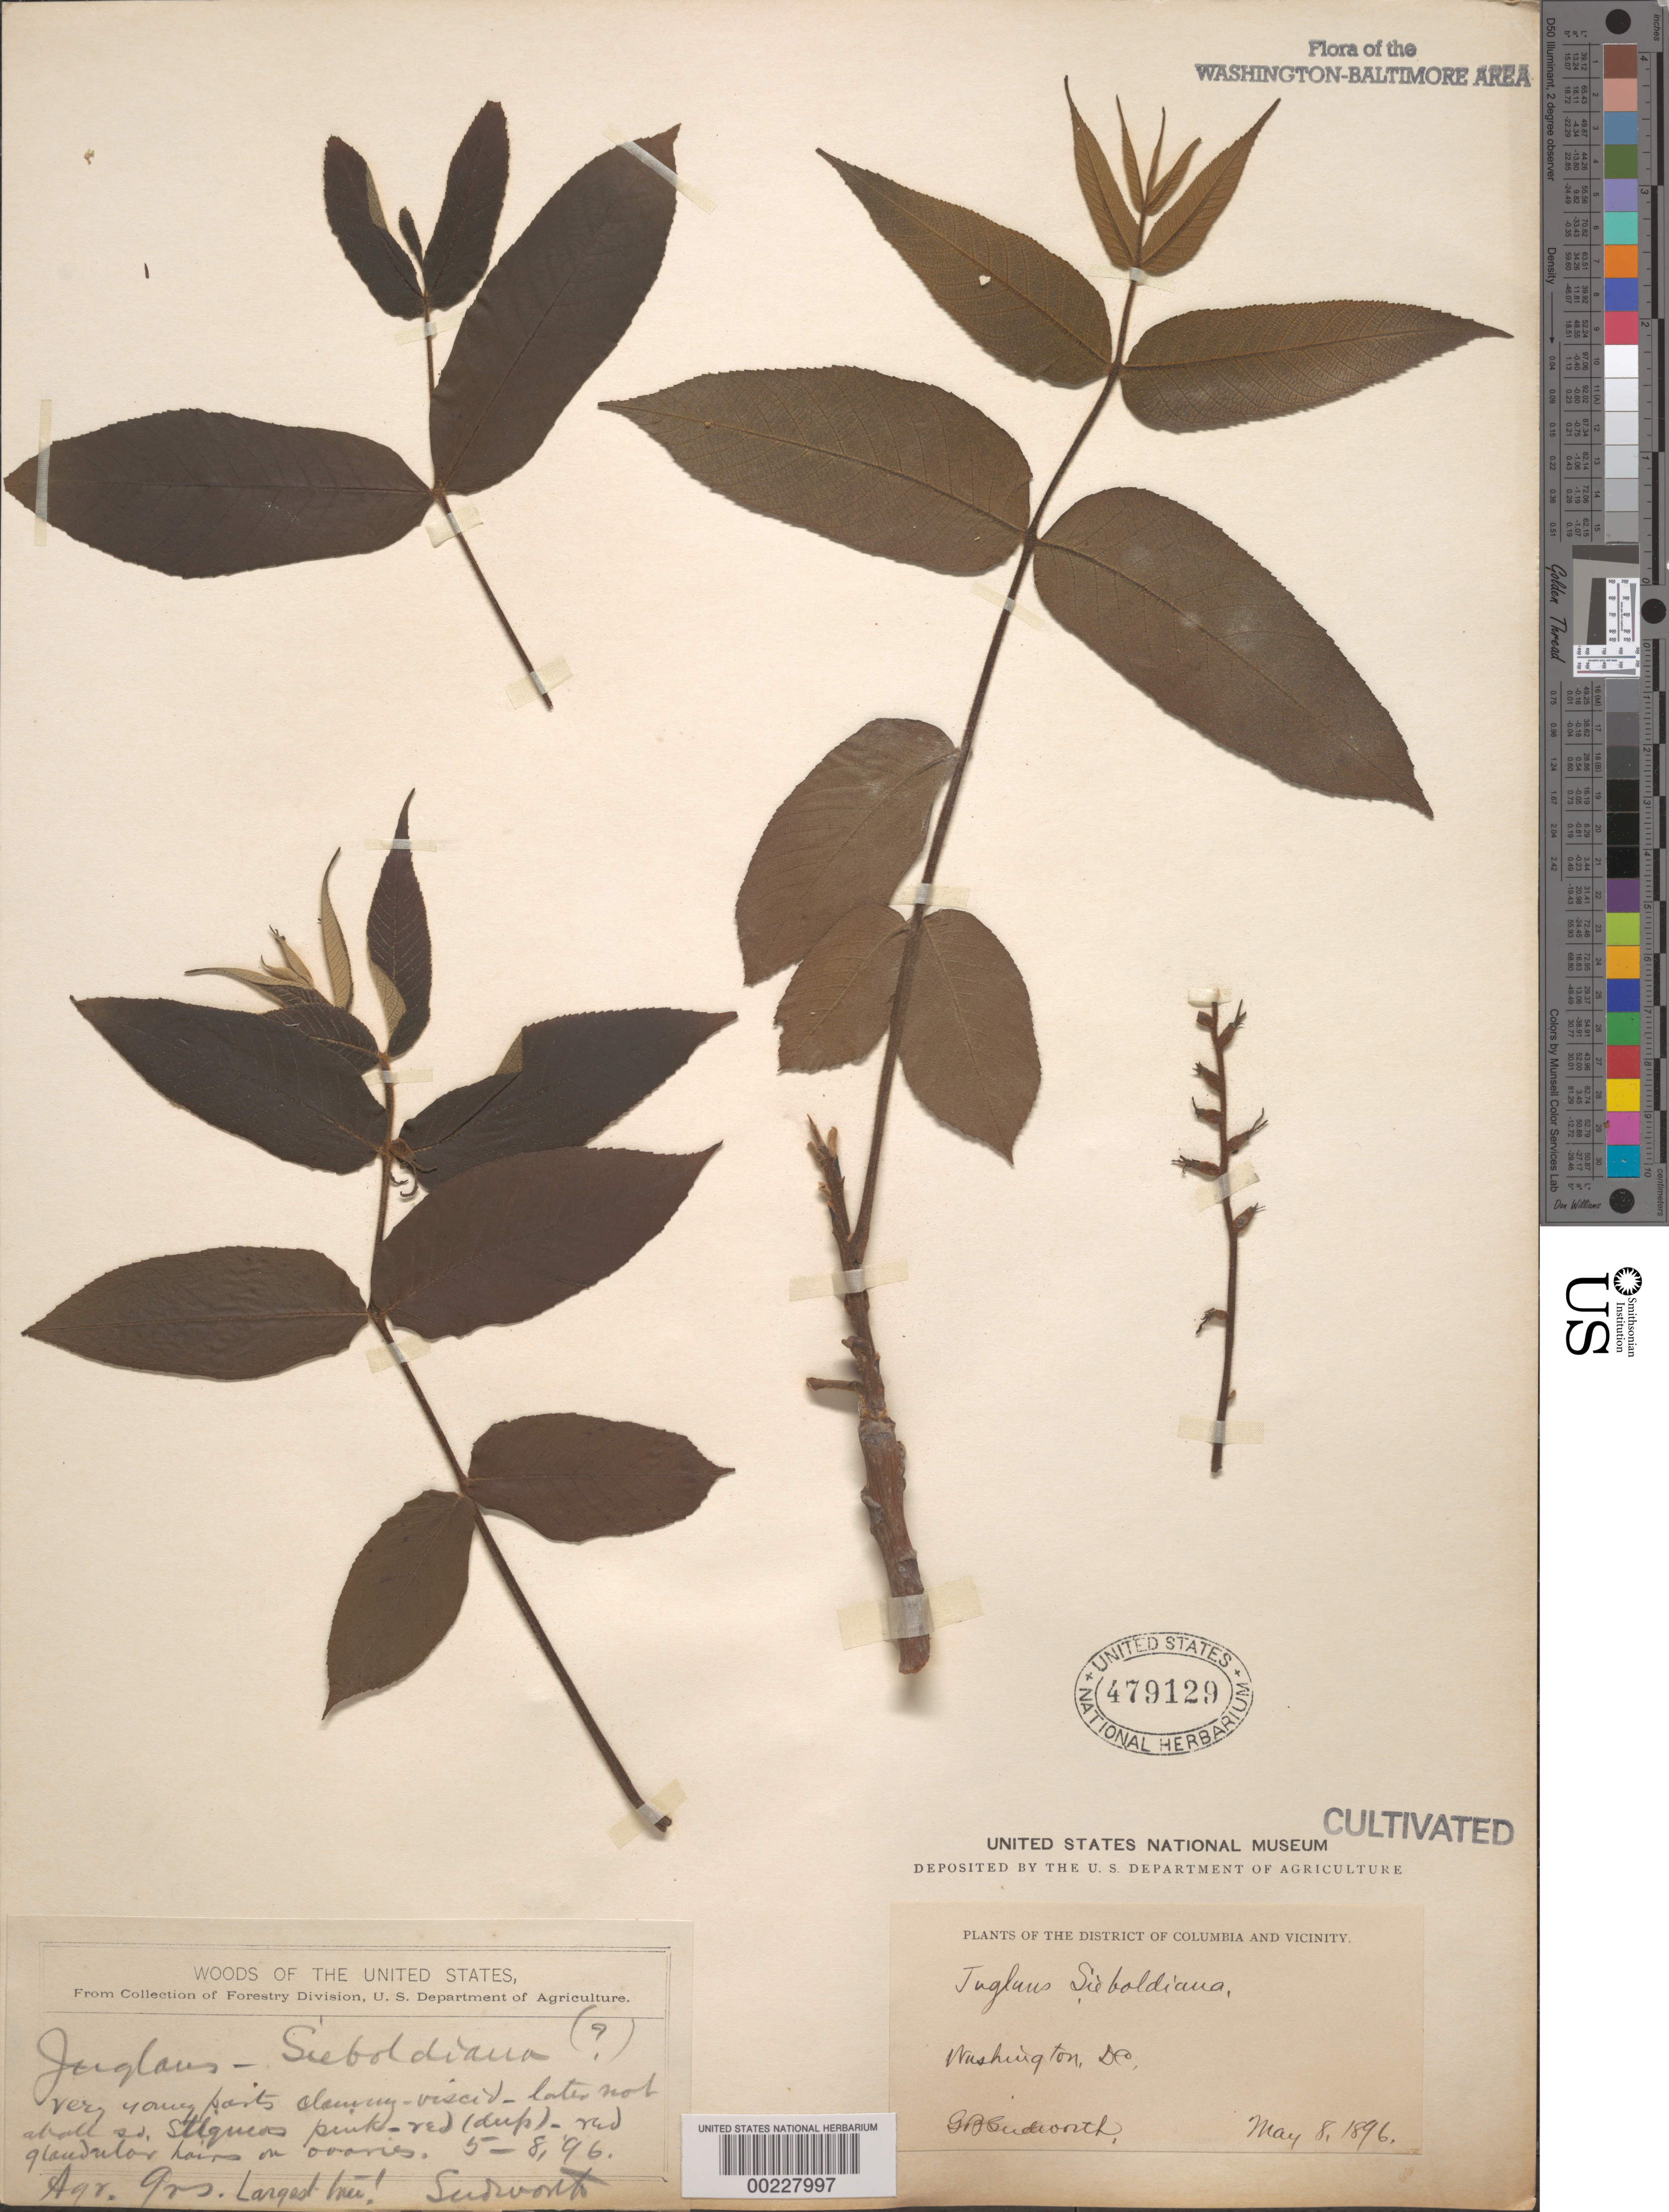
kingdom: Plantae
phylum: Tracheophyta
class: Magnoliopsida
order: Fagales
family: Juglandaceae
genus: Juglans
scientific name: Juglans sieboldiana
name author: Maxim.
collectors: G. B. Sudworth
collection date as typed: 08 May 1896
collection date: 1896-05-08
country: United States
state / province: District of Columbia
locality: Agricultural grounds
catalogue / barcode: US 479129